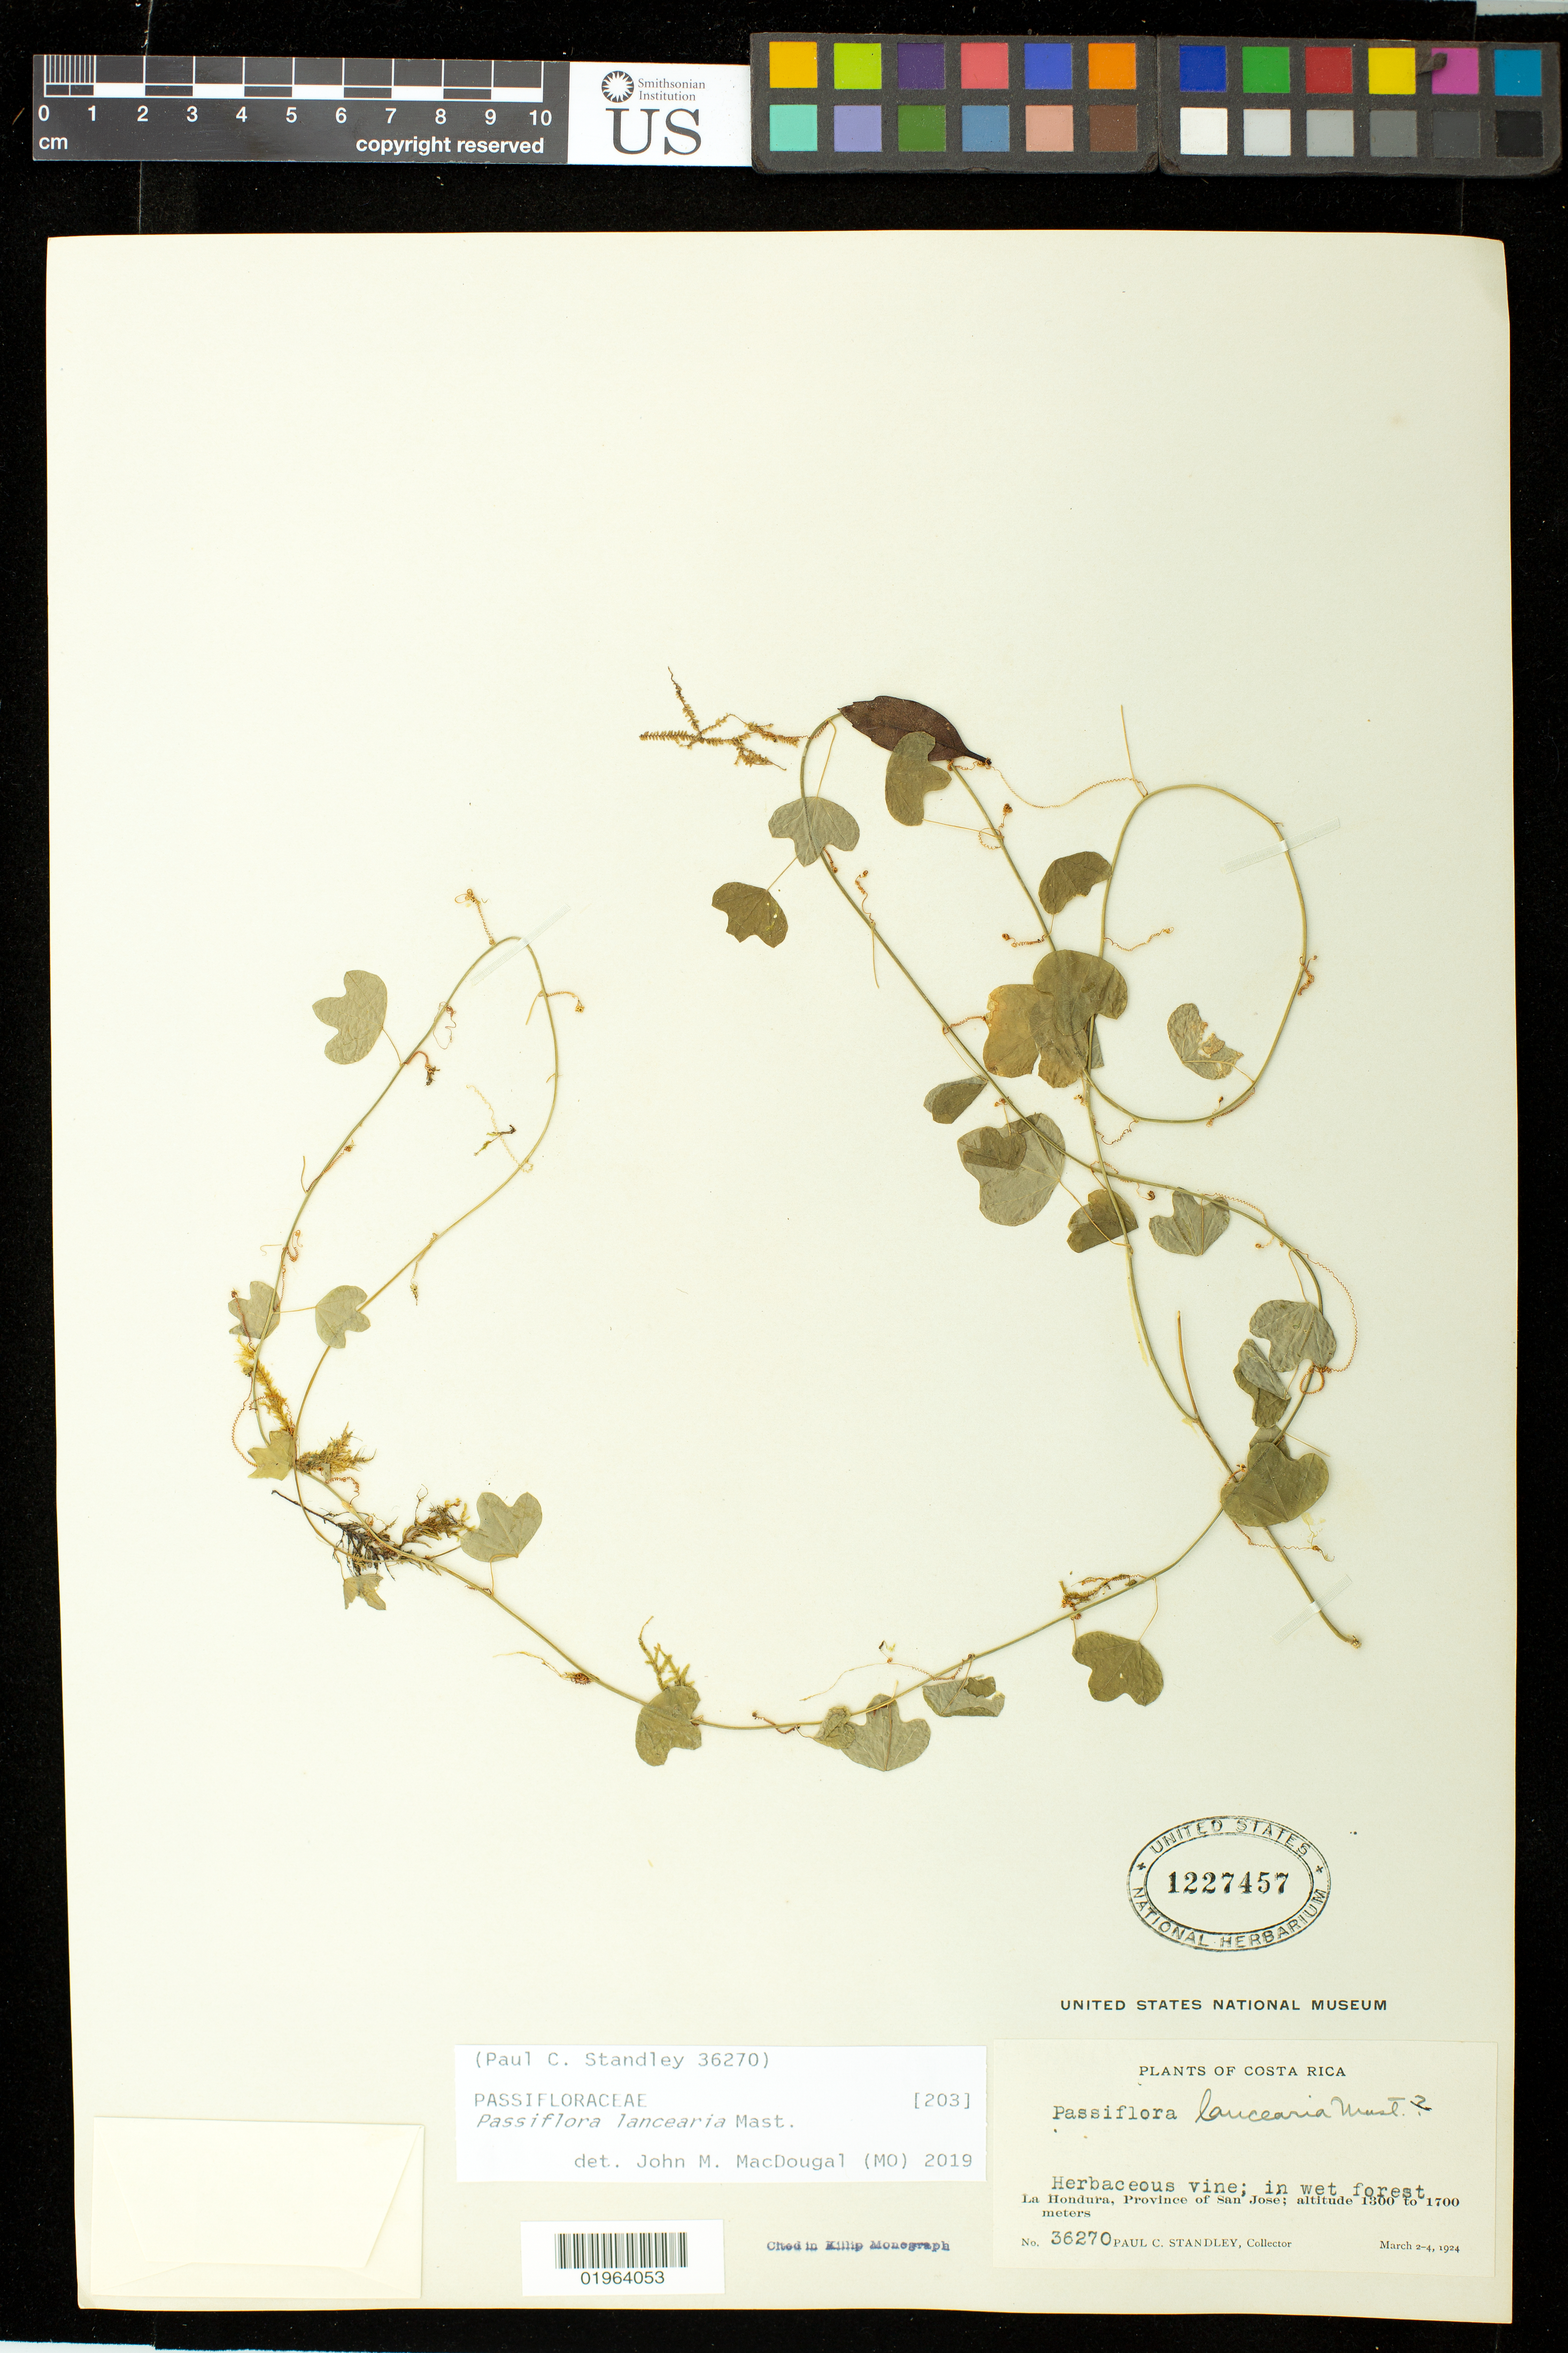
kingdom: Plantae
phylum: Tracheophyta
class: Magnoliopsida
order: Malpighiales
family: Passifloraceae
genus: Passiflora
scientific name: Passiflora lancearia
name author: Mast.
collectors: P. C. Standley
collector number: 36270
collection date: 1924-03-02/1924-03-04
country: Costa Rica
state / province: San José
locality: La Hondura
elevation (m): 1300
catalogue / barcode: US 1227457